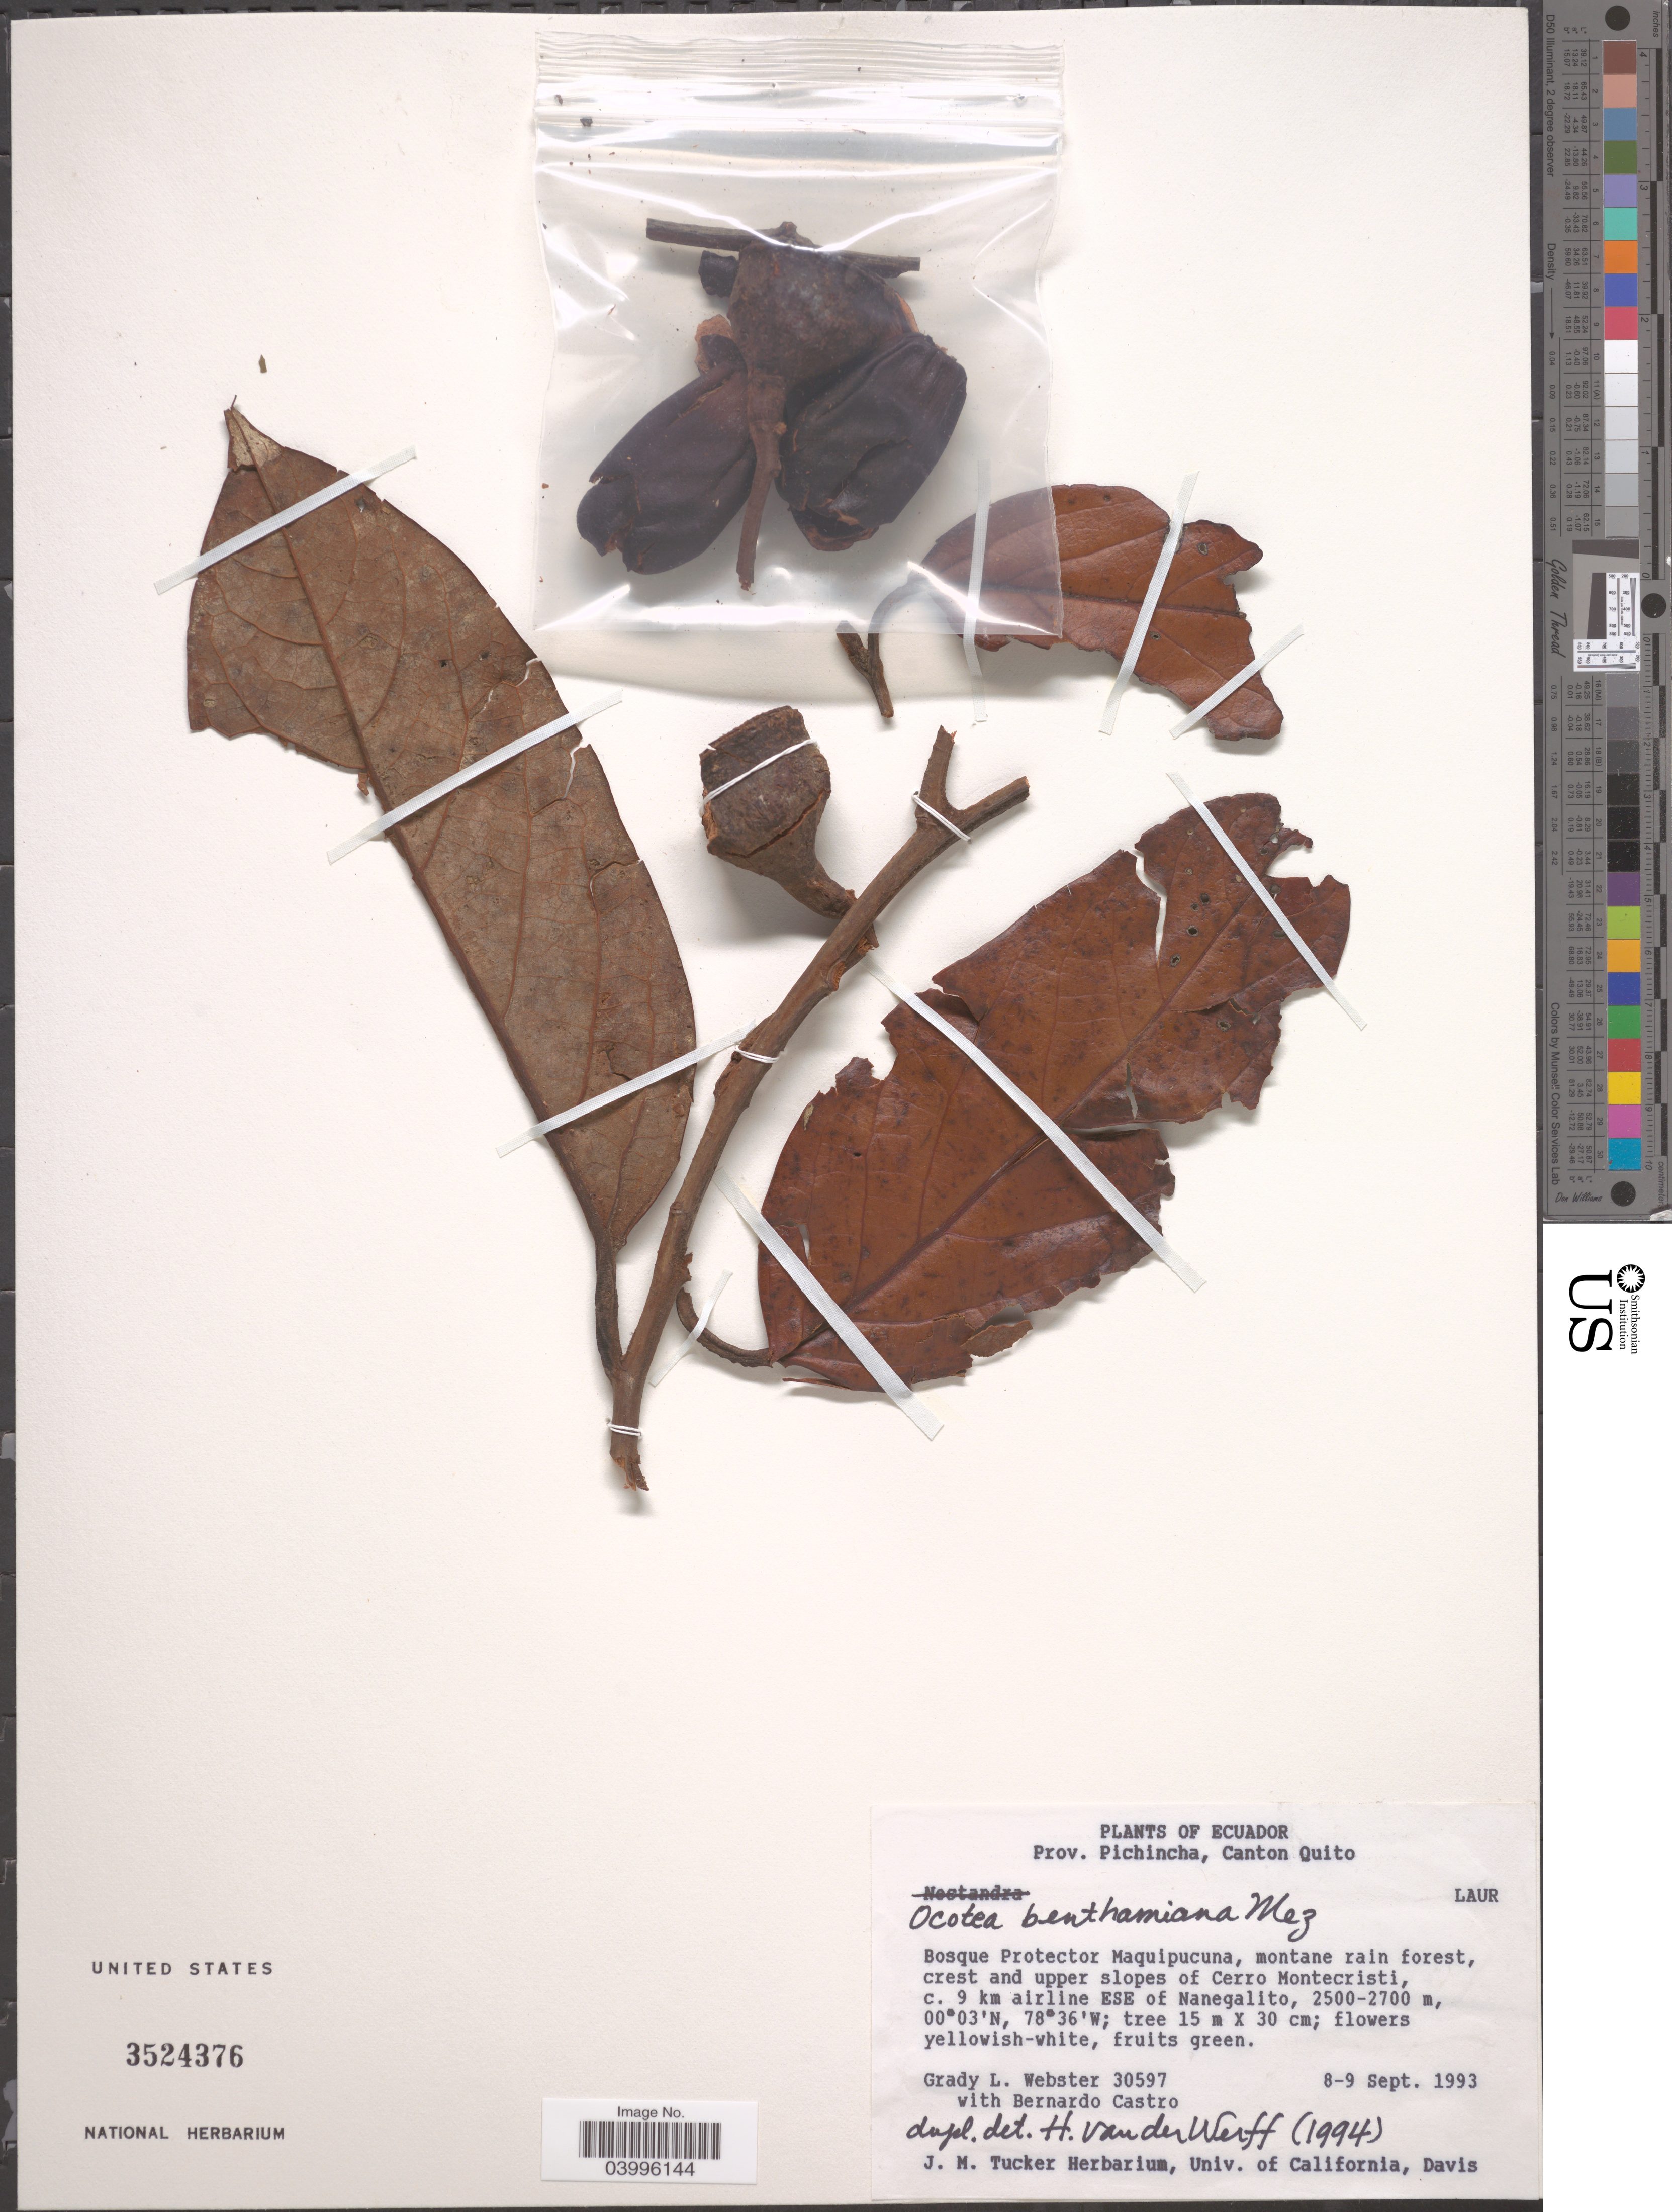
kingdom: Plantae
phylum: Tracheophyta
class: Magnoliopsida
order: Laurales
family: Lauraceae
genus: Ocotea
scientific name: Ocotea benthamiana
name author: Mez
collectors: G. L. Webster & B. Castro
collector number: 30597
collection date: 1993-09-08/1993-09-09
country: Ecuador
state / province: Pichincha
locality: Canton Quito. Bosque Protector Maquipucuna, montane rain forest, crest and upper slopes of Cerro Montecristi, c. 9 km airline ESE of Nanegalito.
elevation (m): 2500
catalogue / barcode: US 3524376